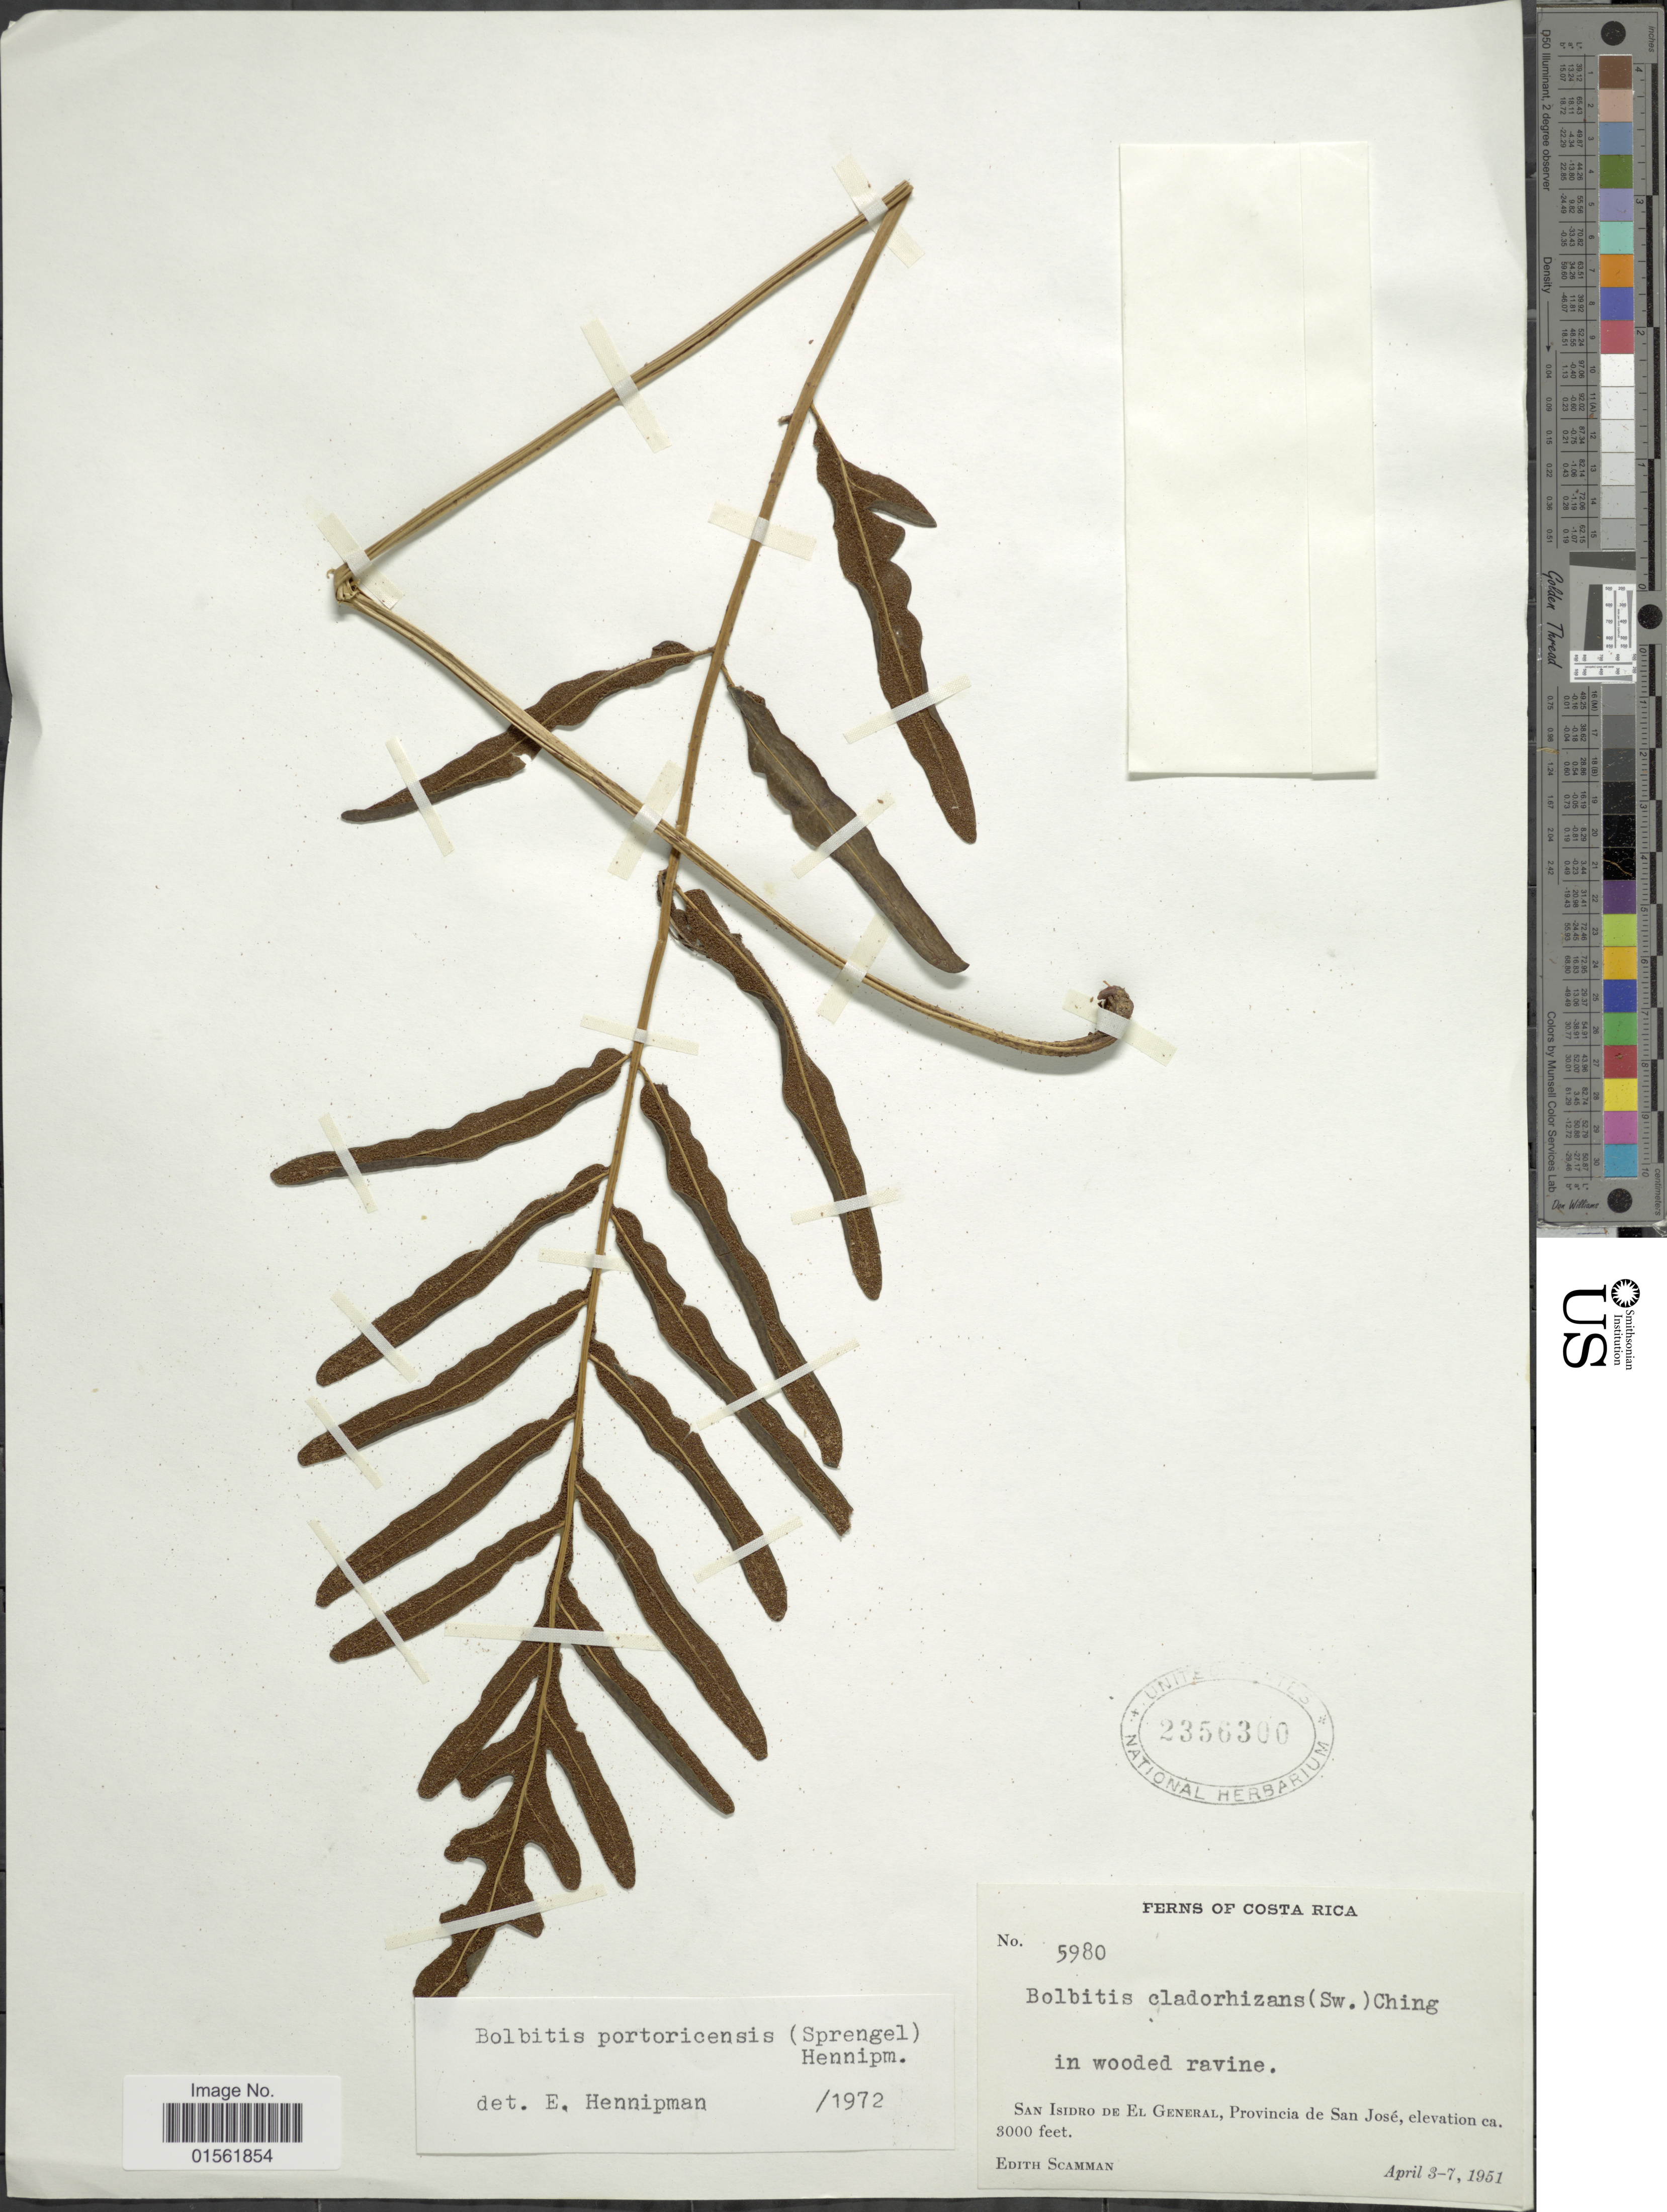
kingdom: Plantae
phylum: Tracheophyta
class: Polypodiopsida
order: Polypodiales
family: Dryopteridaceae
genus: Bolbitis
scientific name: Bolbitis portoricensis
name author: (Spreng.) Hennipman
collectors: E. Scamman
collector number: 5980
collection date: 1951-04-03/1951-04-07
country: Costa Rica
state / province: San José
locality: In wooded ravine. San Isidro de El General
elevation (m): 914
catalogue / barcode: US 2356300